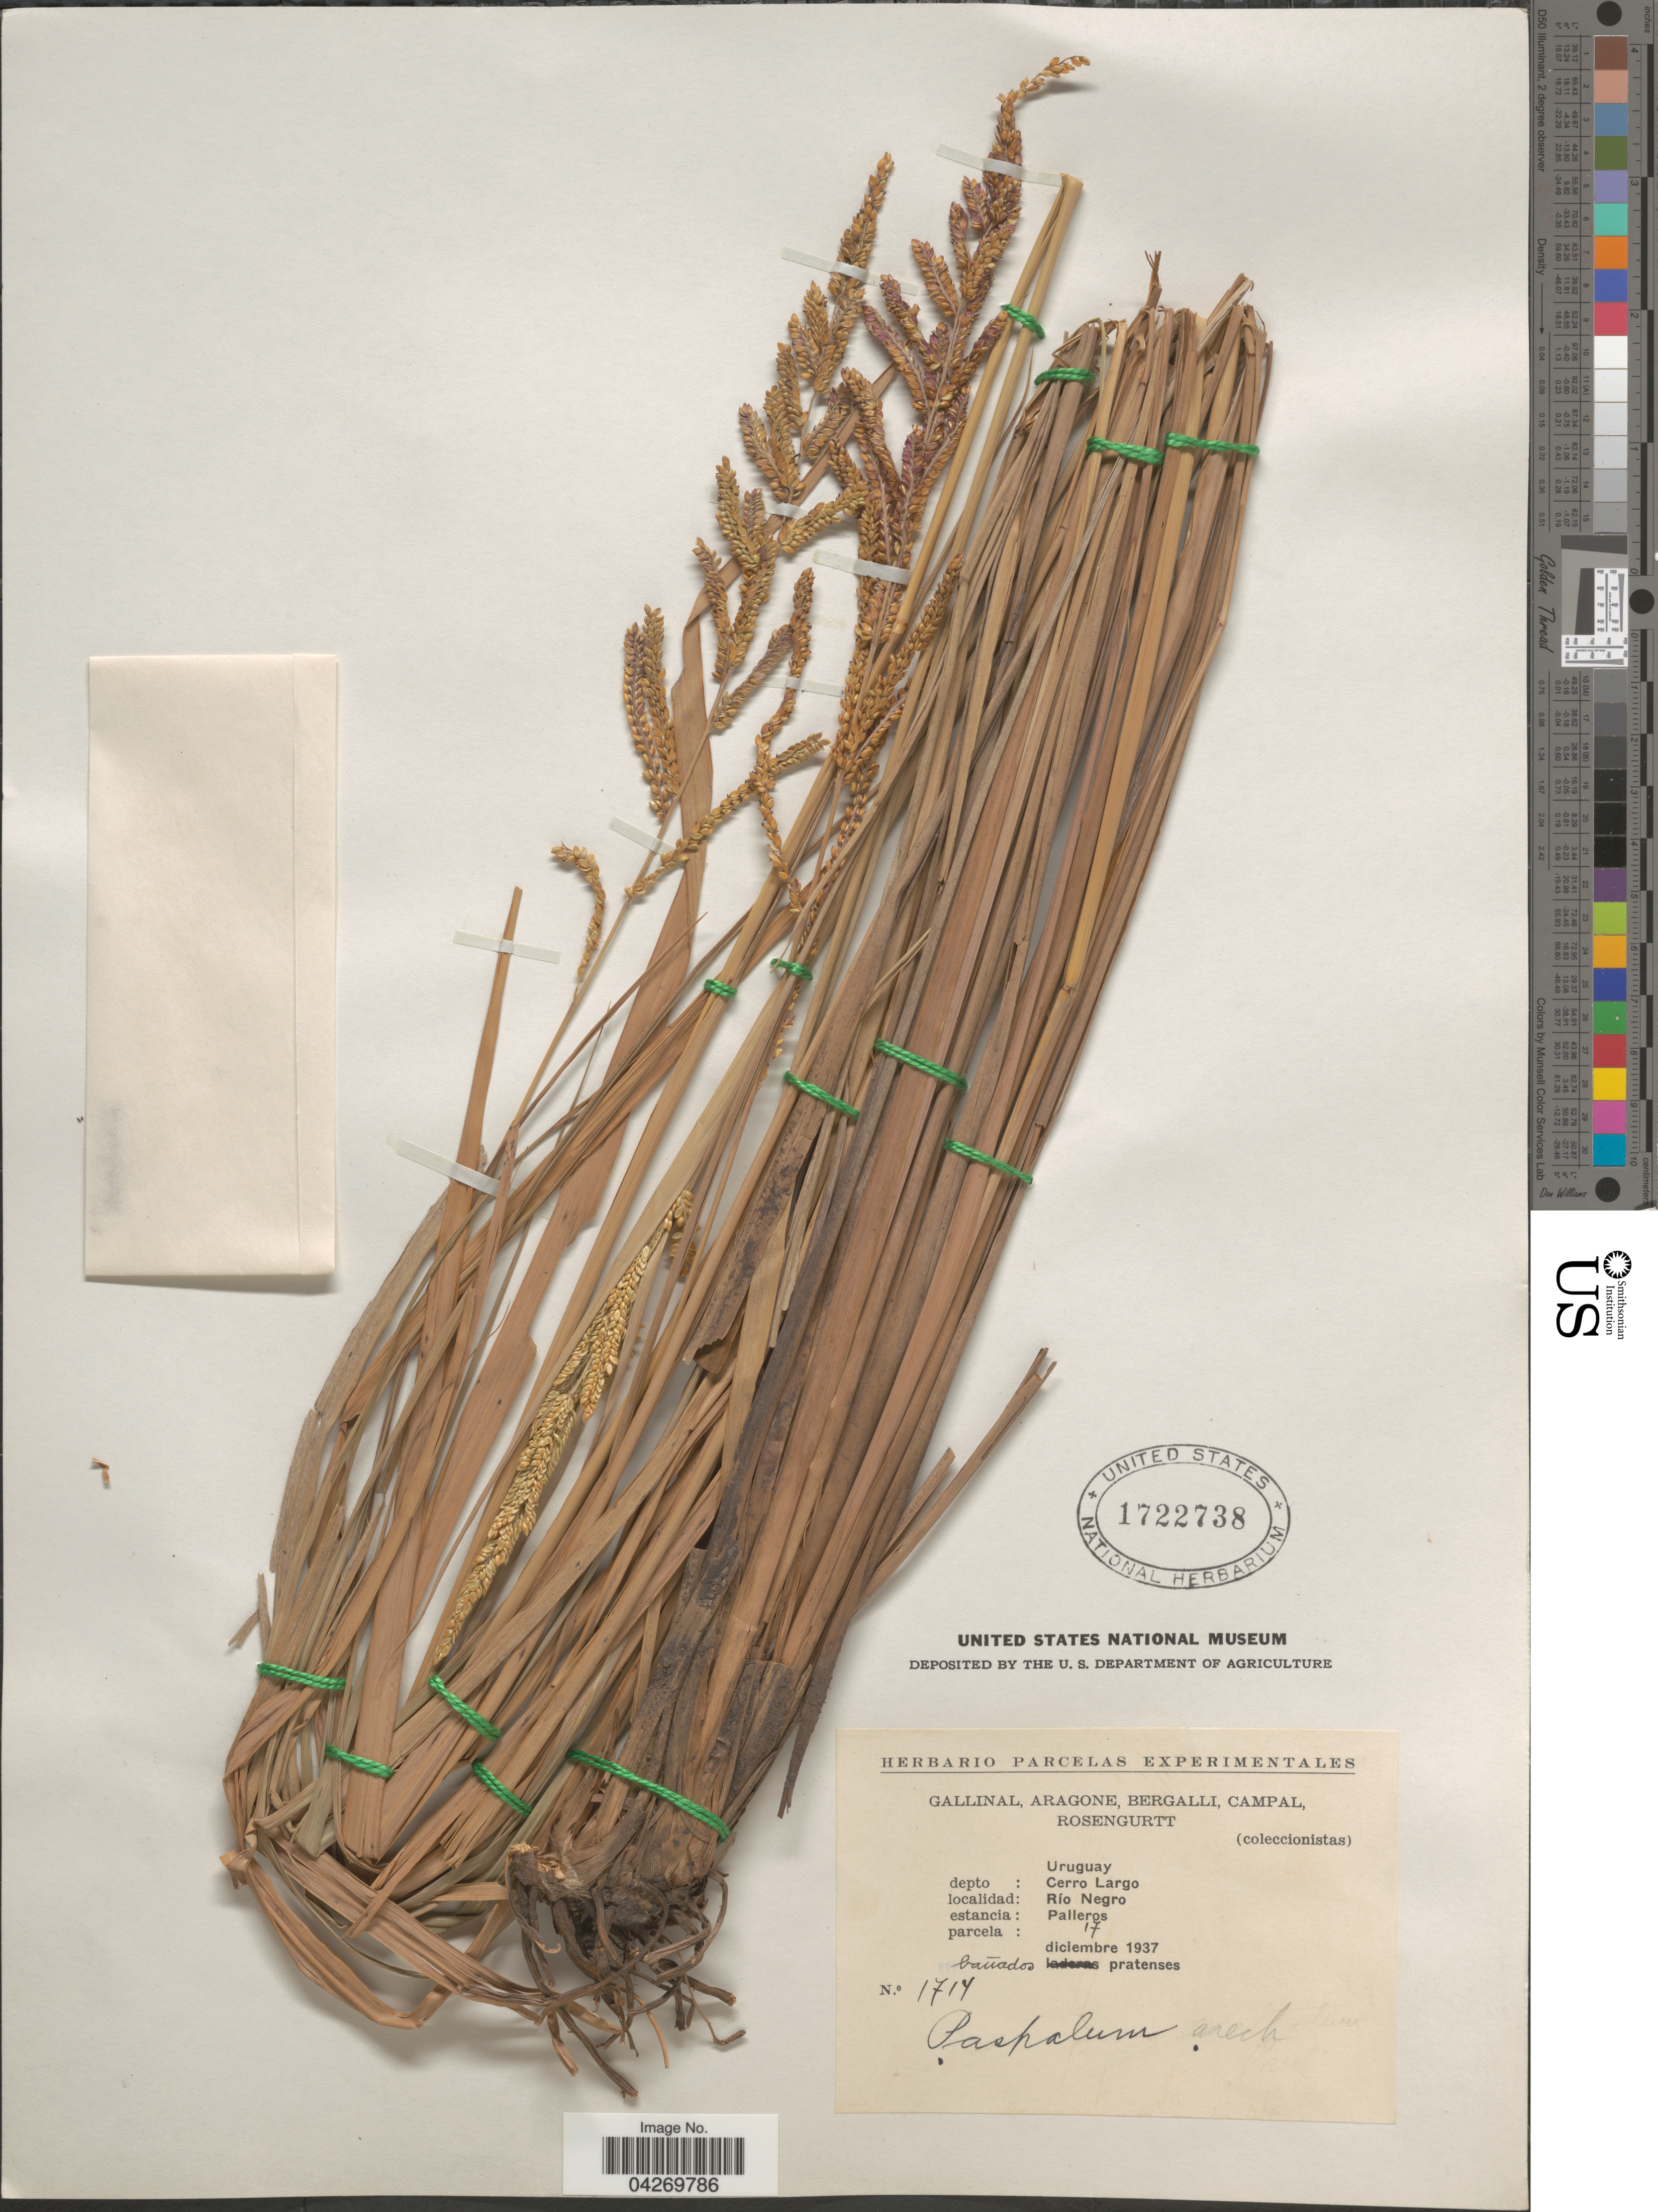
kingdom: Plantae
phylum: Tracheophyta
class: Liliopsida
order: Poales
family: Poaceae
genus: Paspalum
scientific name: Paspalum exaltatum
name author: J. Presl in C. Presl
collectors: -. Gallinal, -- Aragone, -- Bergalli, -- Campal & Rosengurtt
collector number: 1714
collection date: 1937-12-17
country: Uruguay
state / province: Cerro Largo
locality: Depto: Cerro Largo. Río Negro. Estancia: Palleros.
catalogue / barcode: US 1722738